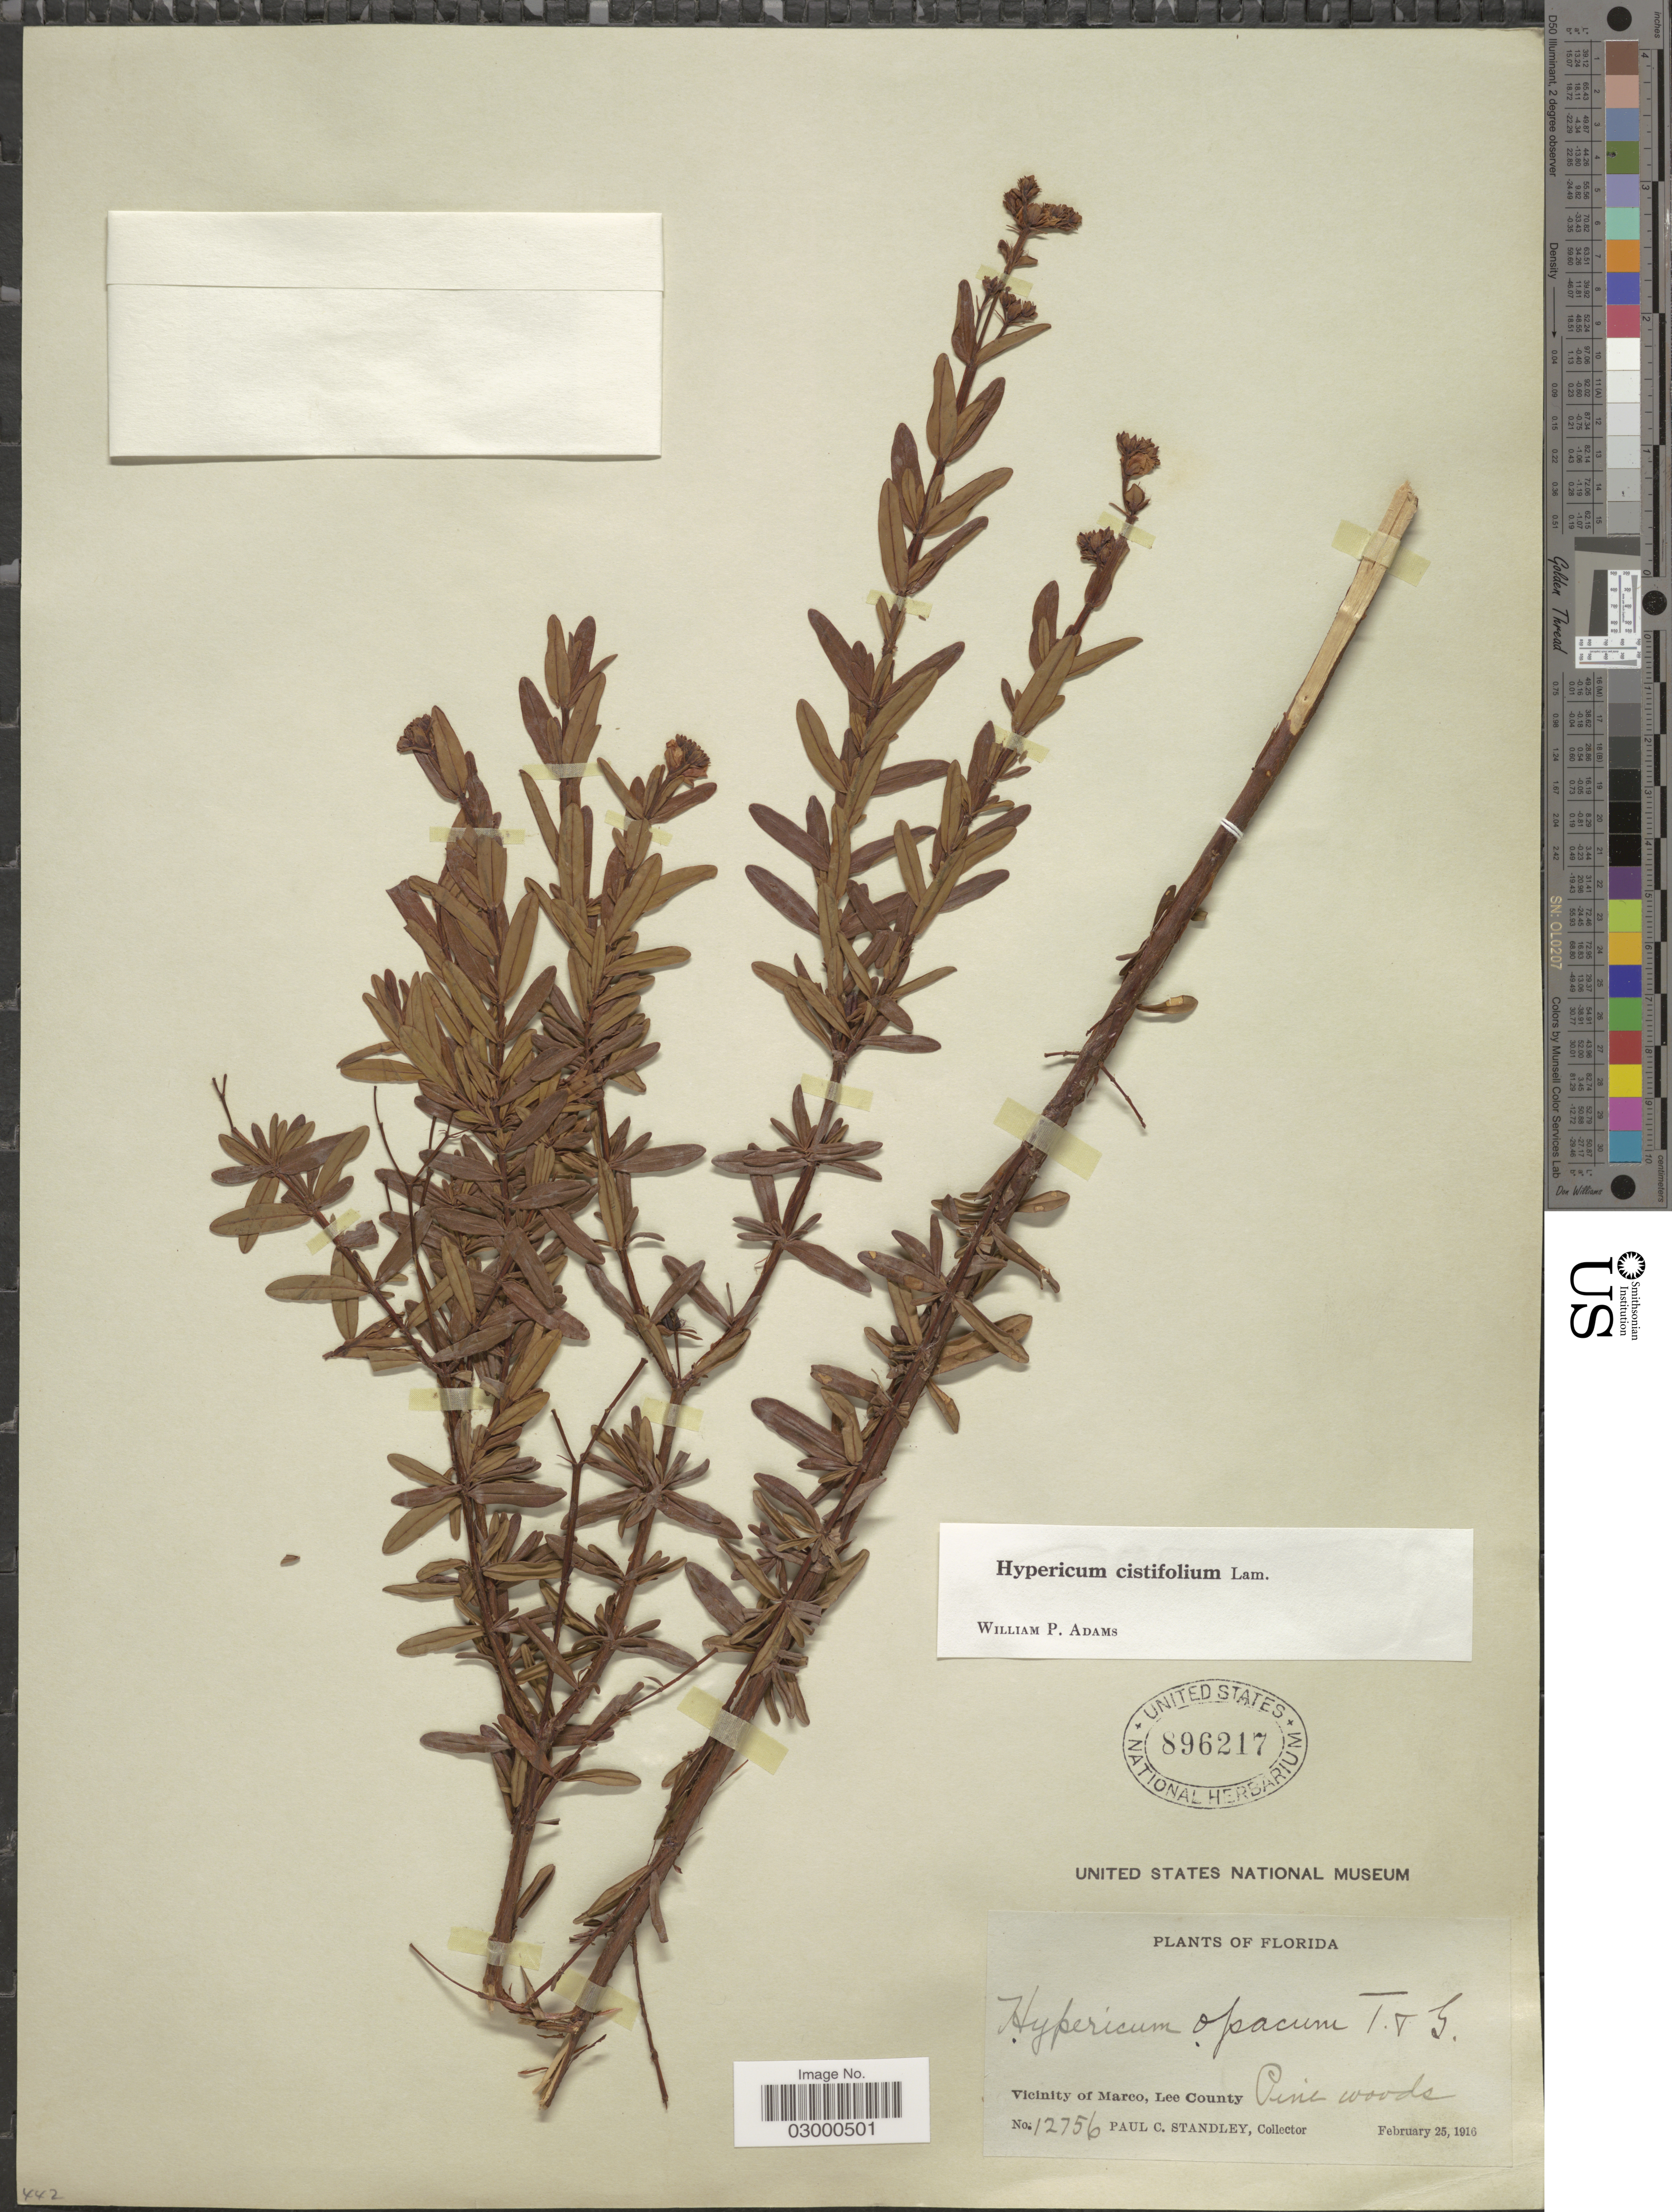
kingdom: Plantae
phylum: Tracheophyta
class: Magnoliopsida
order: Malpighiales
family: Hypericaceae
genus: Hypericum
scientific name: Hypericum cistifolium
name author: Lam.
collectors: P. C. Standley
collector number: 12756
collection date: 1916-02-25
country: United States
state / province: Florida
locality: Vicinity of Marco, Lee County.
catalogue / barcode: US 896217